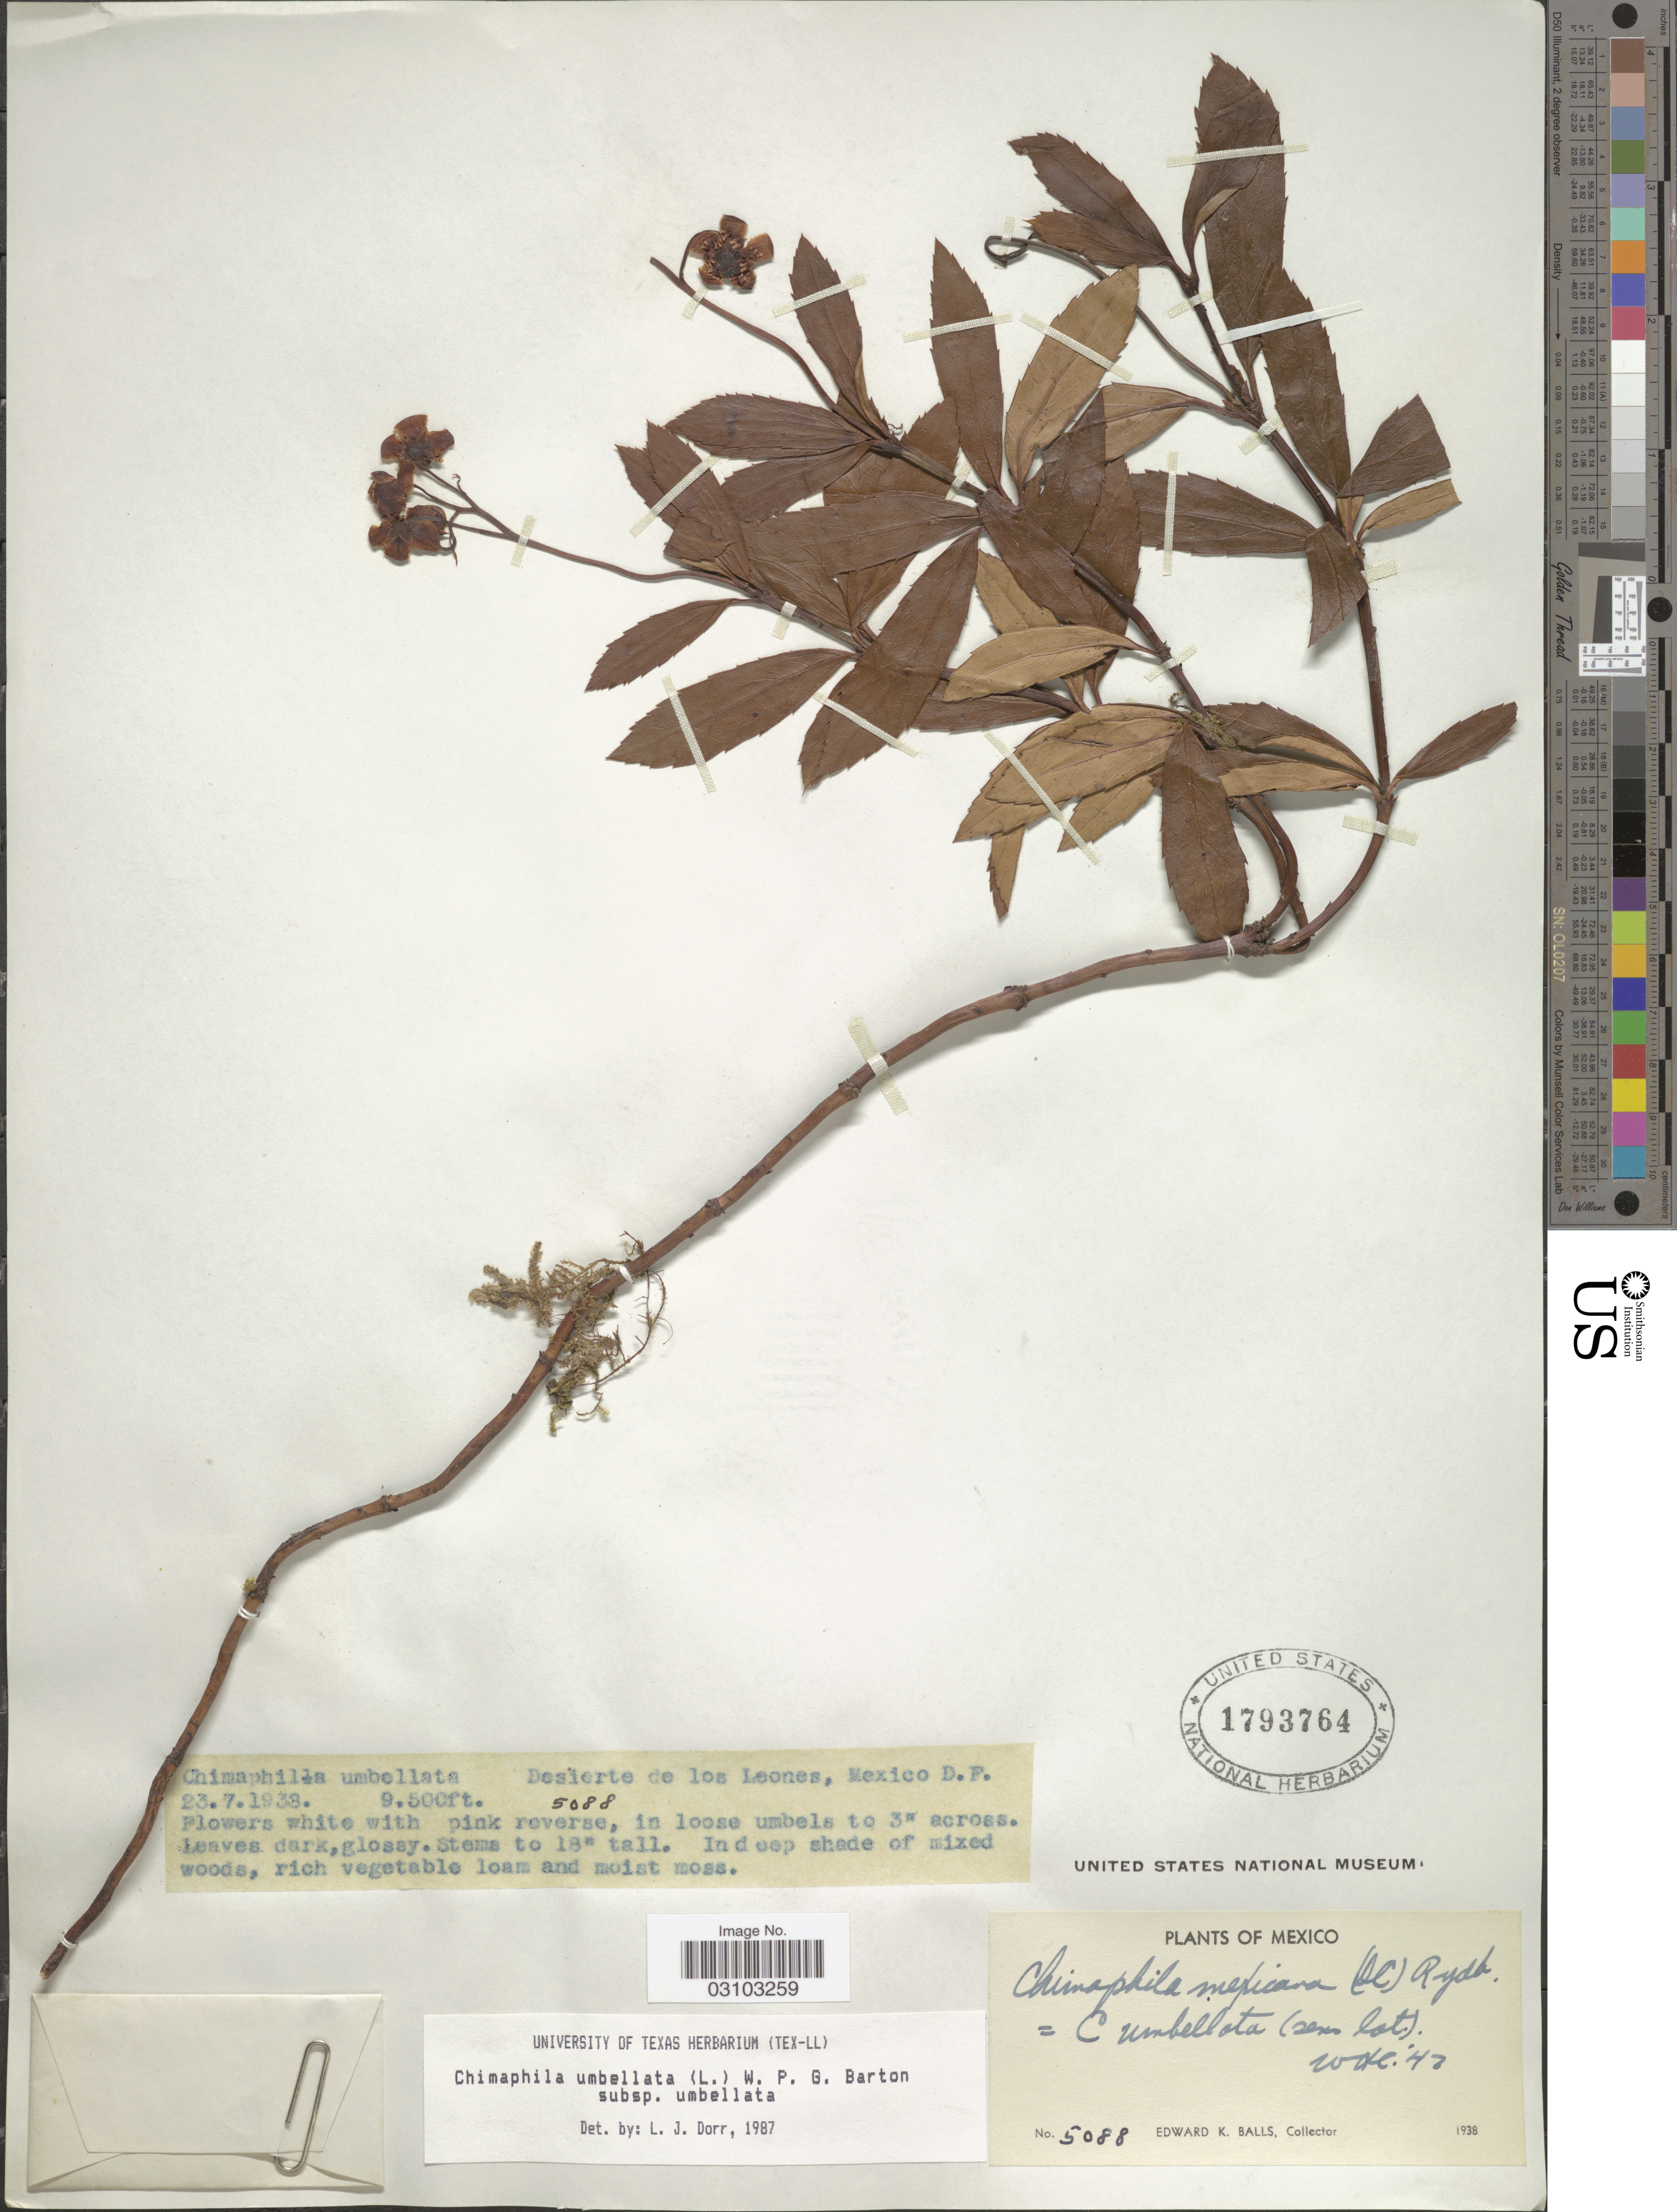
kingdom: Plantae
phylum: Tracheophyta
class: Magnoliopsida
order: Ericales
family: Ericaceae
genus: Chimaphila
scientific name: Chimaphila umbellata subsp. umbellata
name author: (L.) W.P.C. Barton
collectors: E. K. Balls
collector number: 5088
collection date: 1938-07-23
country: Mexico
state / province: Distrito Federal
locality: Desierte de los Leones.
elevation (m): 2896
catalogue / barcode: US 1793764